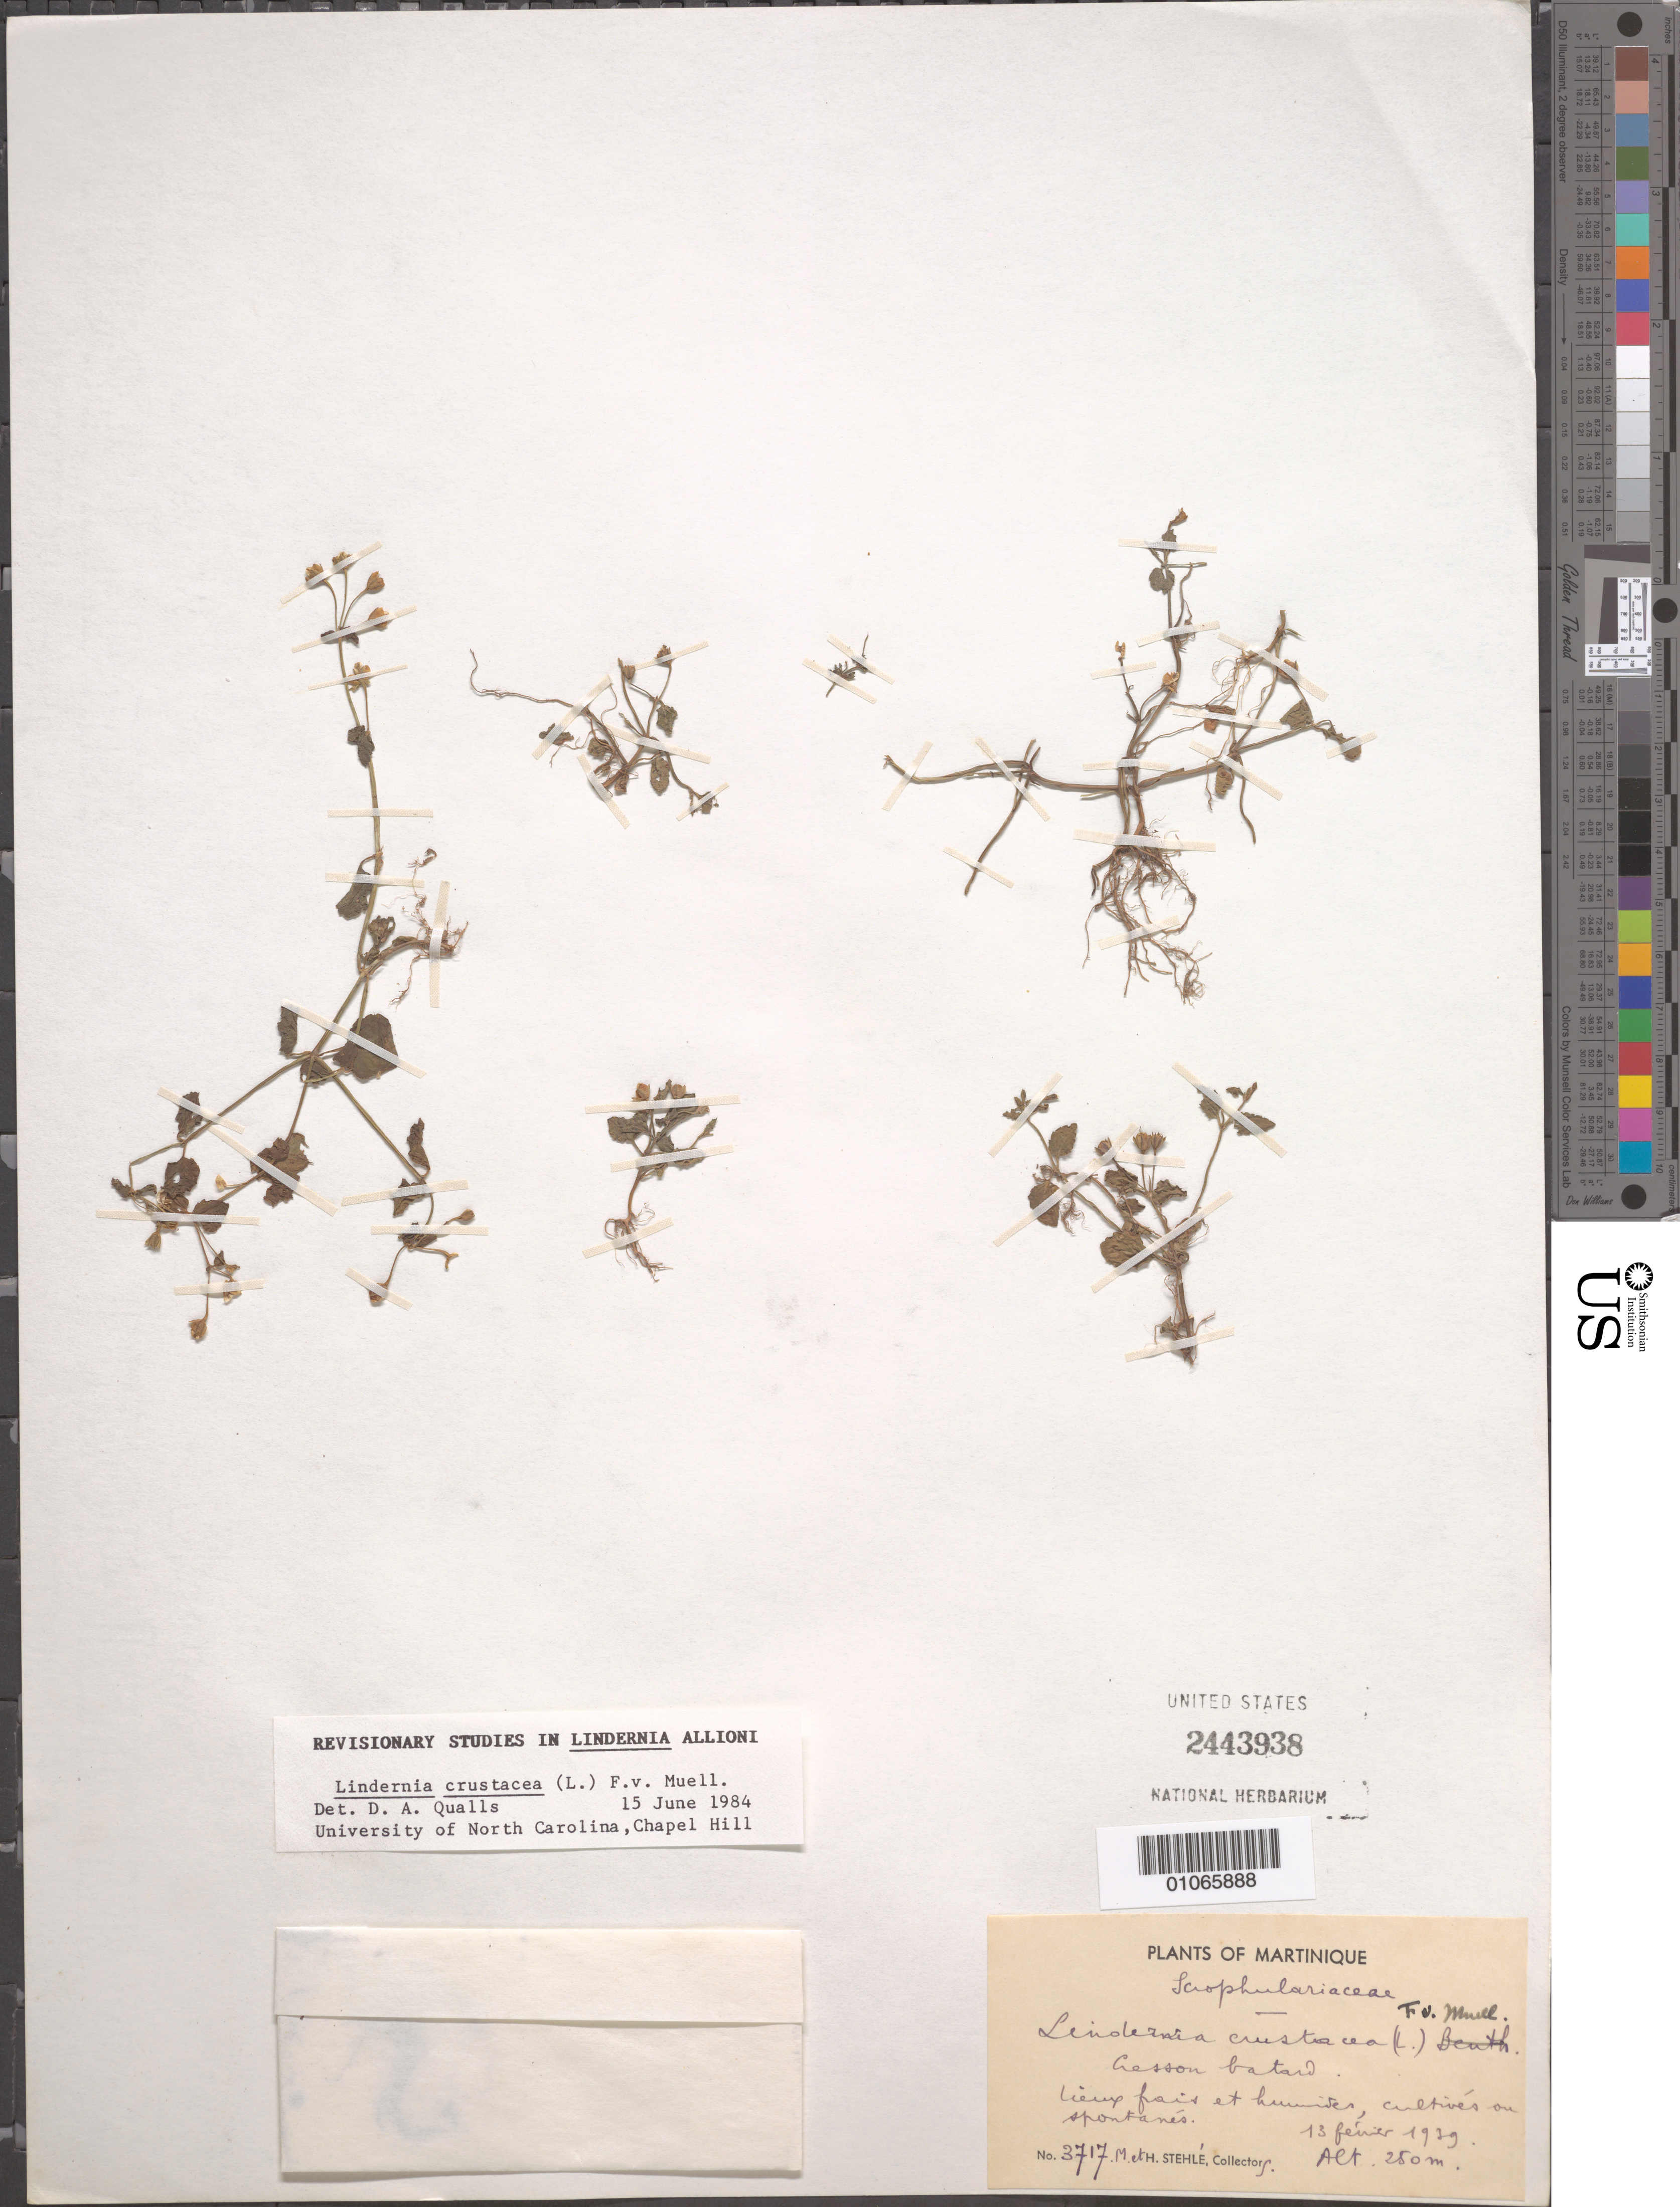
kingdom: Plantae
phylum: Tracheophyta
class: Magnoliopsida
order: Lamiales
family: Linderniaceae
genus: Lindernia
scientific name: Lindernia crustacea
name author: (L.) F. Muell.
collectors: H. Stehlé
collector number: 3717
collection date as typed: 13 Feb 1939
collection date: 1939-02-13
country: Martinique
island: Martinique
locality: Grows in montane forest, wet fallow lands.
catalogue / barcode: US 2443938